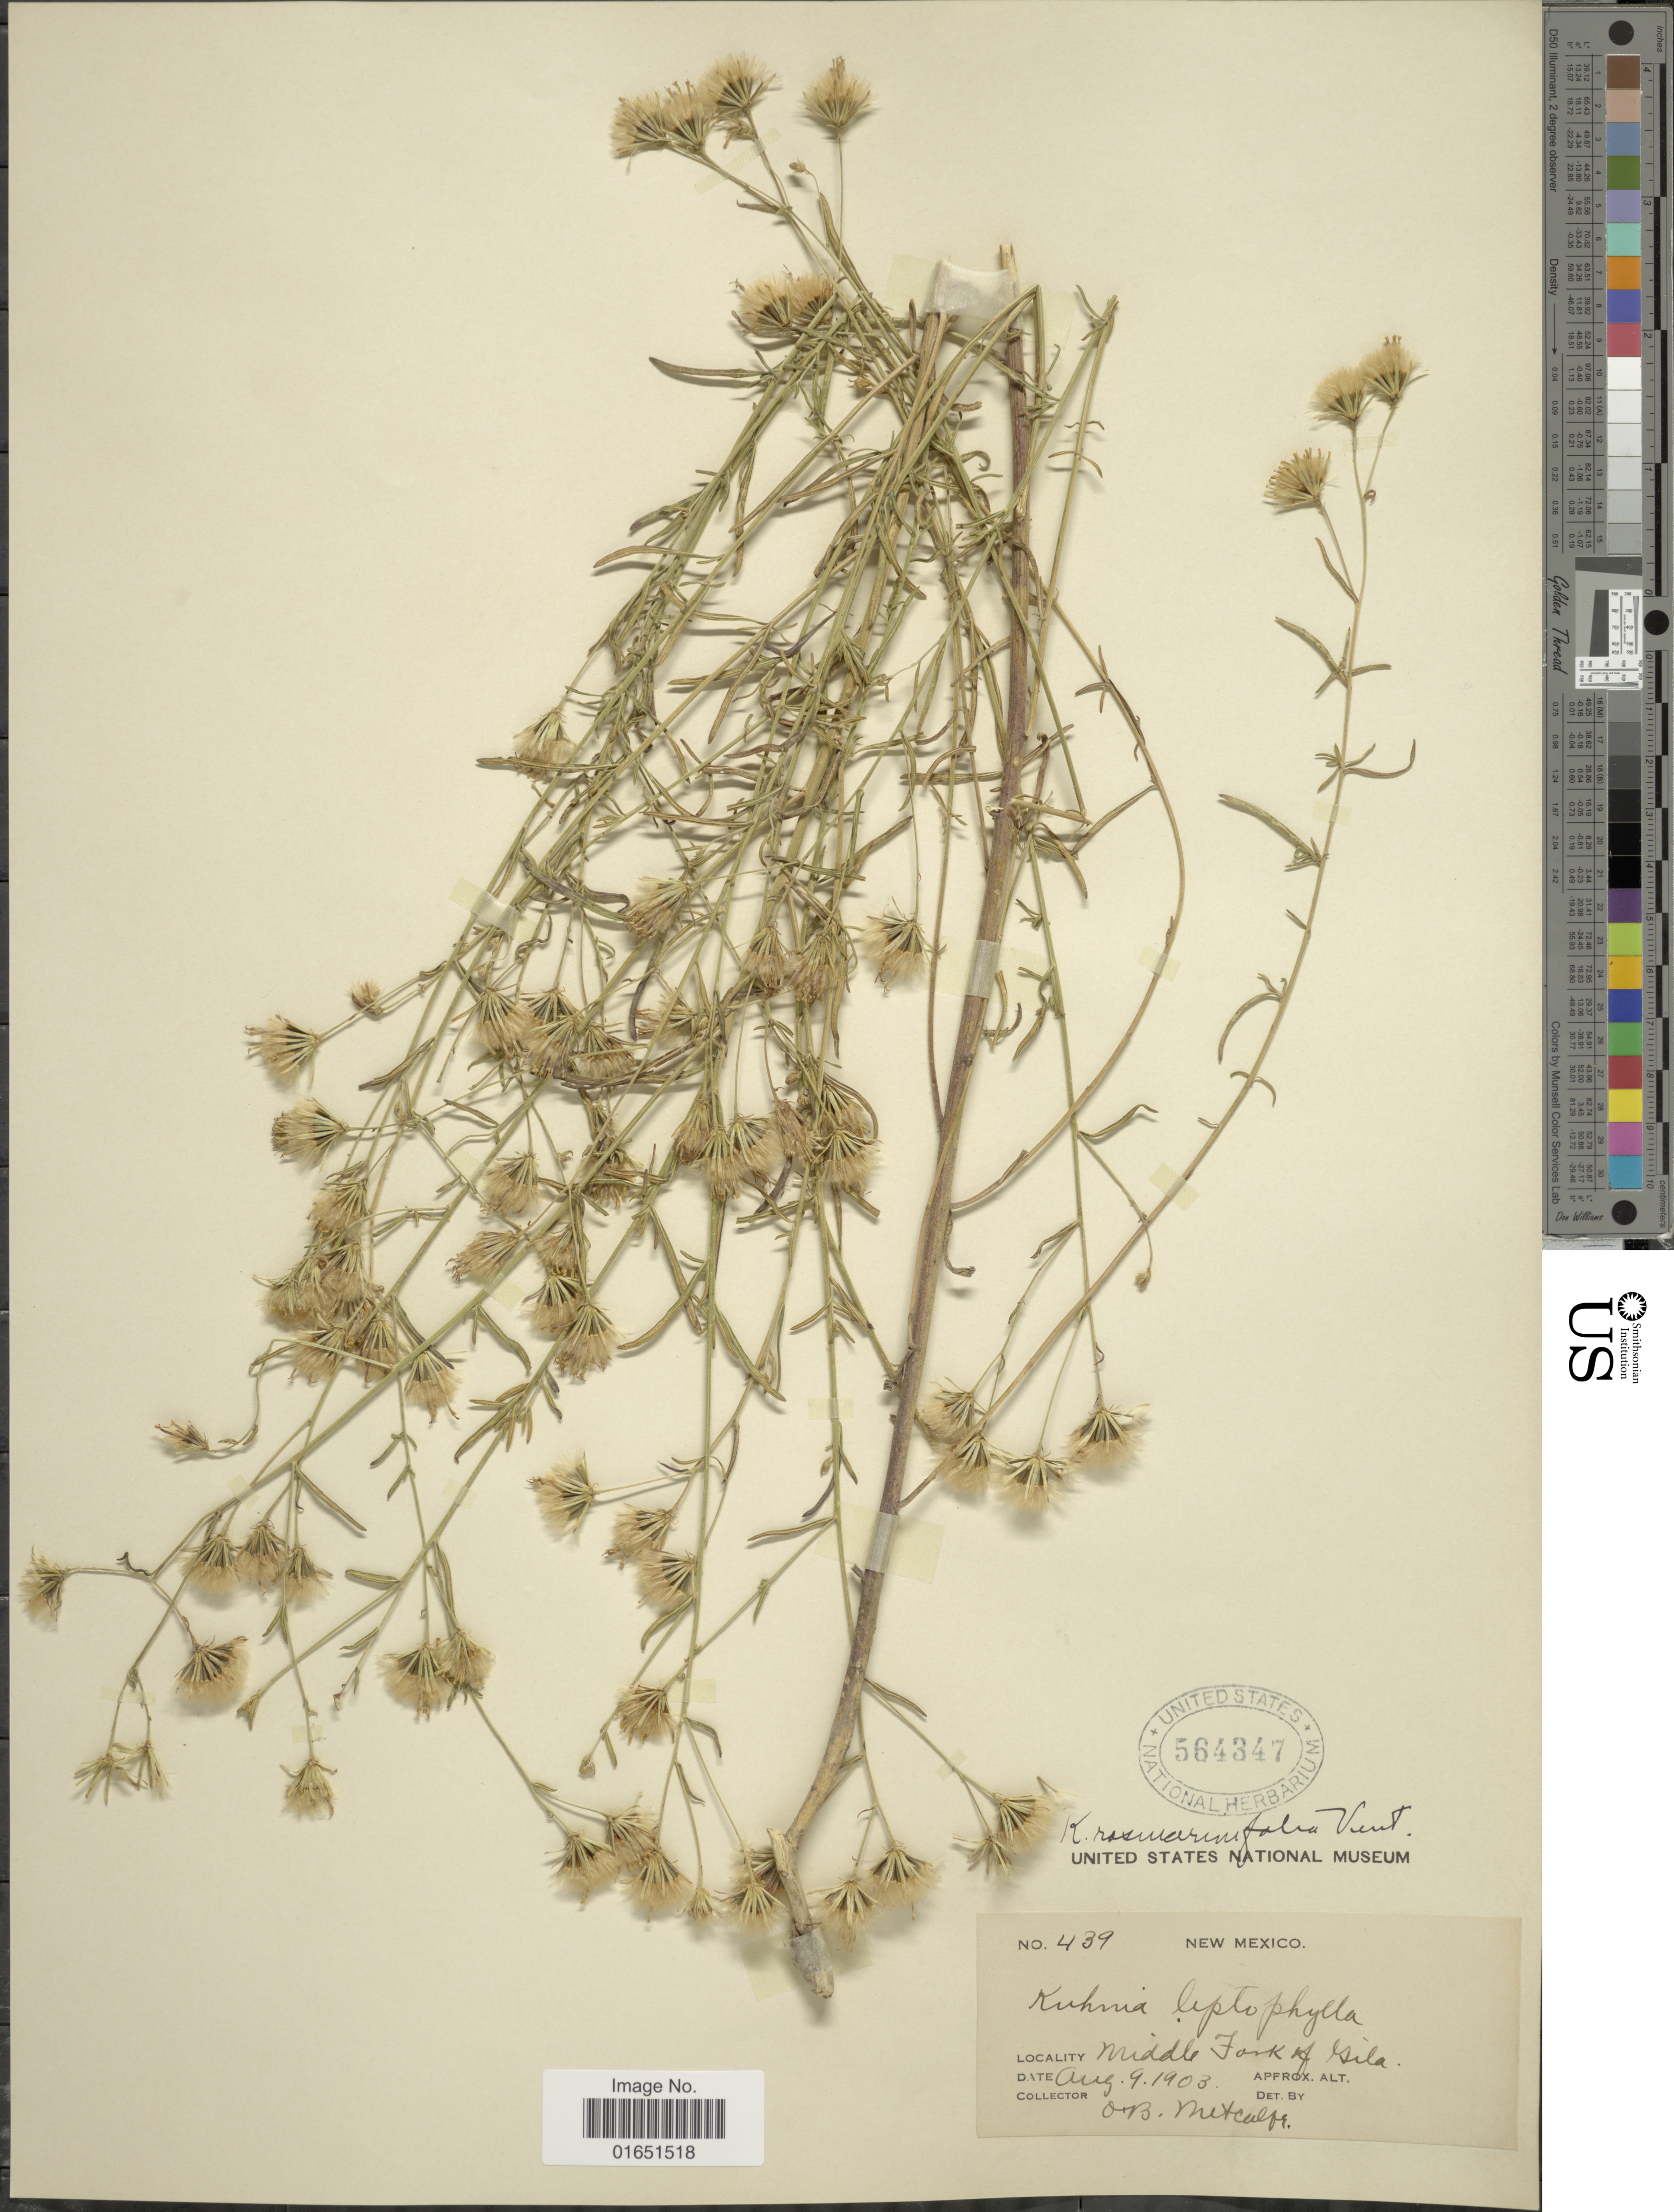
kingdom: Plantae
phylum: Tracheophyta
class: Magnoliopsida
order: Asterales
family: Asteraceae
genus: Brickellia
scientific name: Brickellia rosmarinifolia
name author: (Vent.) W.A. Weber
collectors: O. B. Metcalfe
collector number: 439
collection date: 1903-08-09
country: United States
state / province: New Mexico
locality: Middle Fork of Gila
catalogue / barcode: US 564347